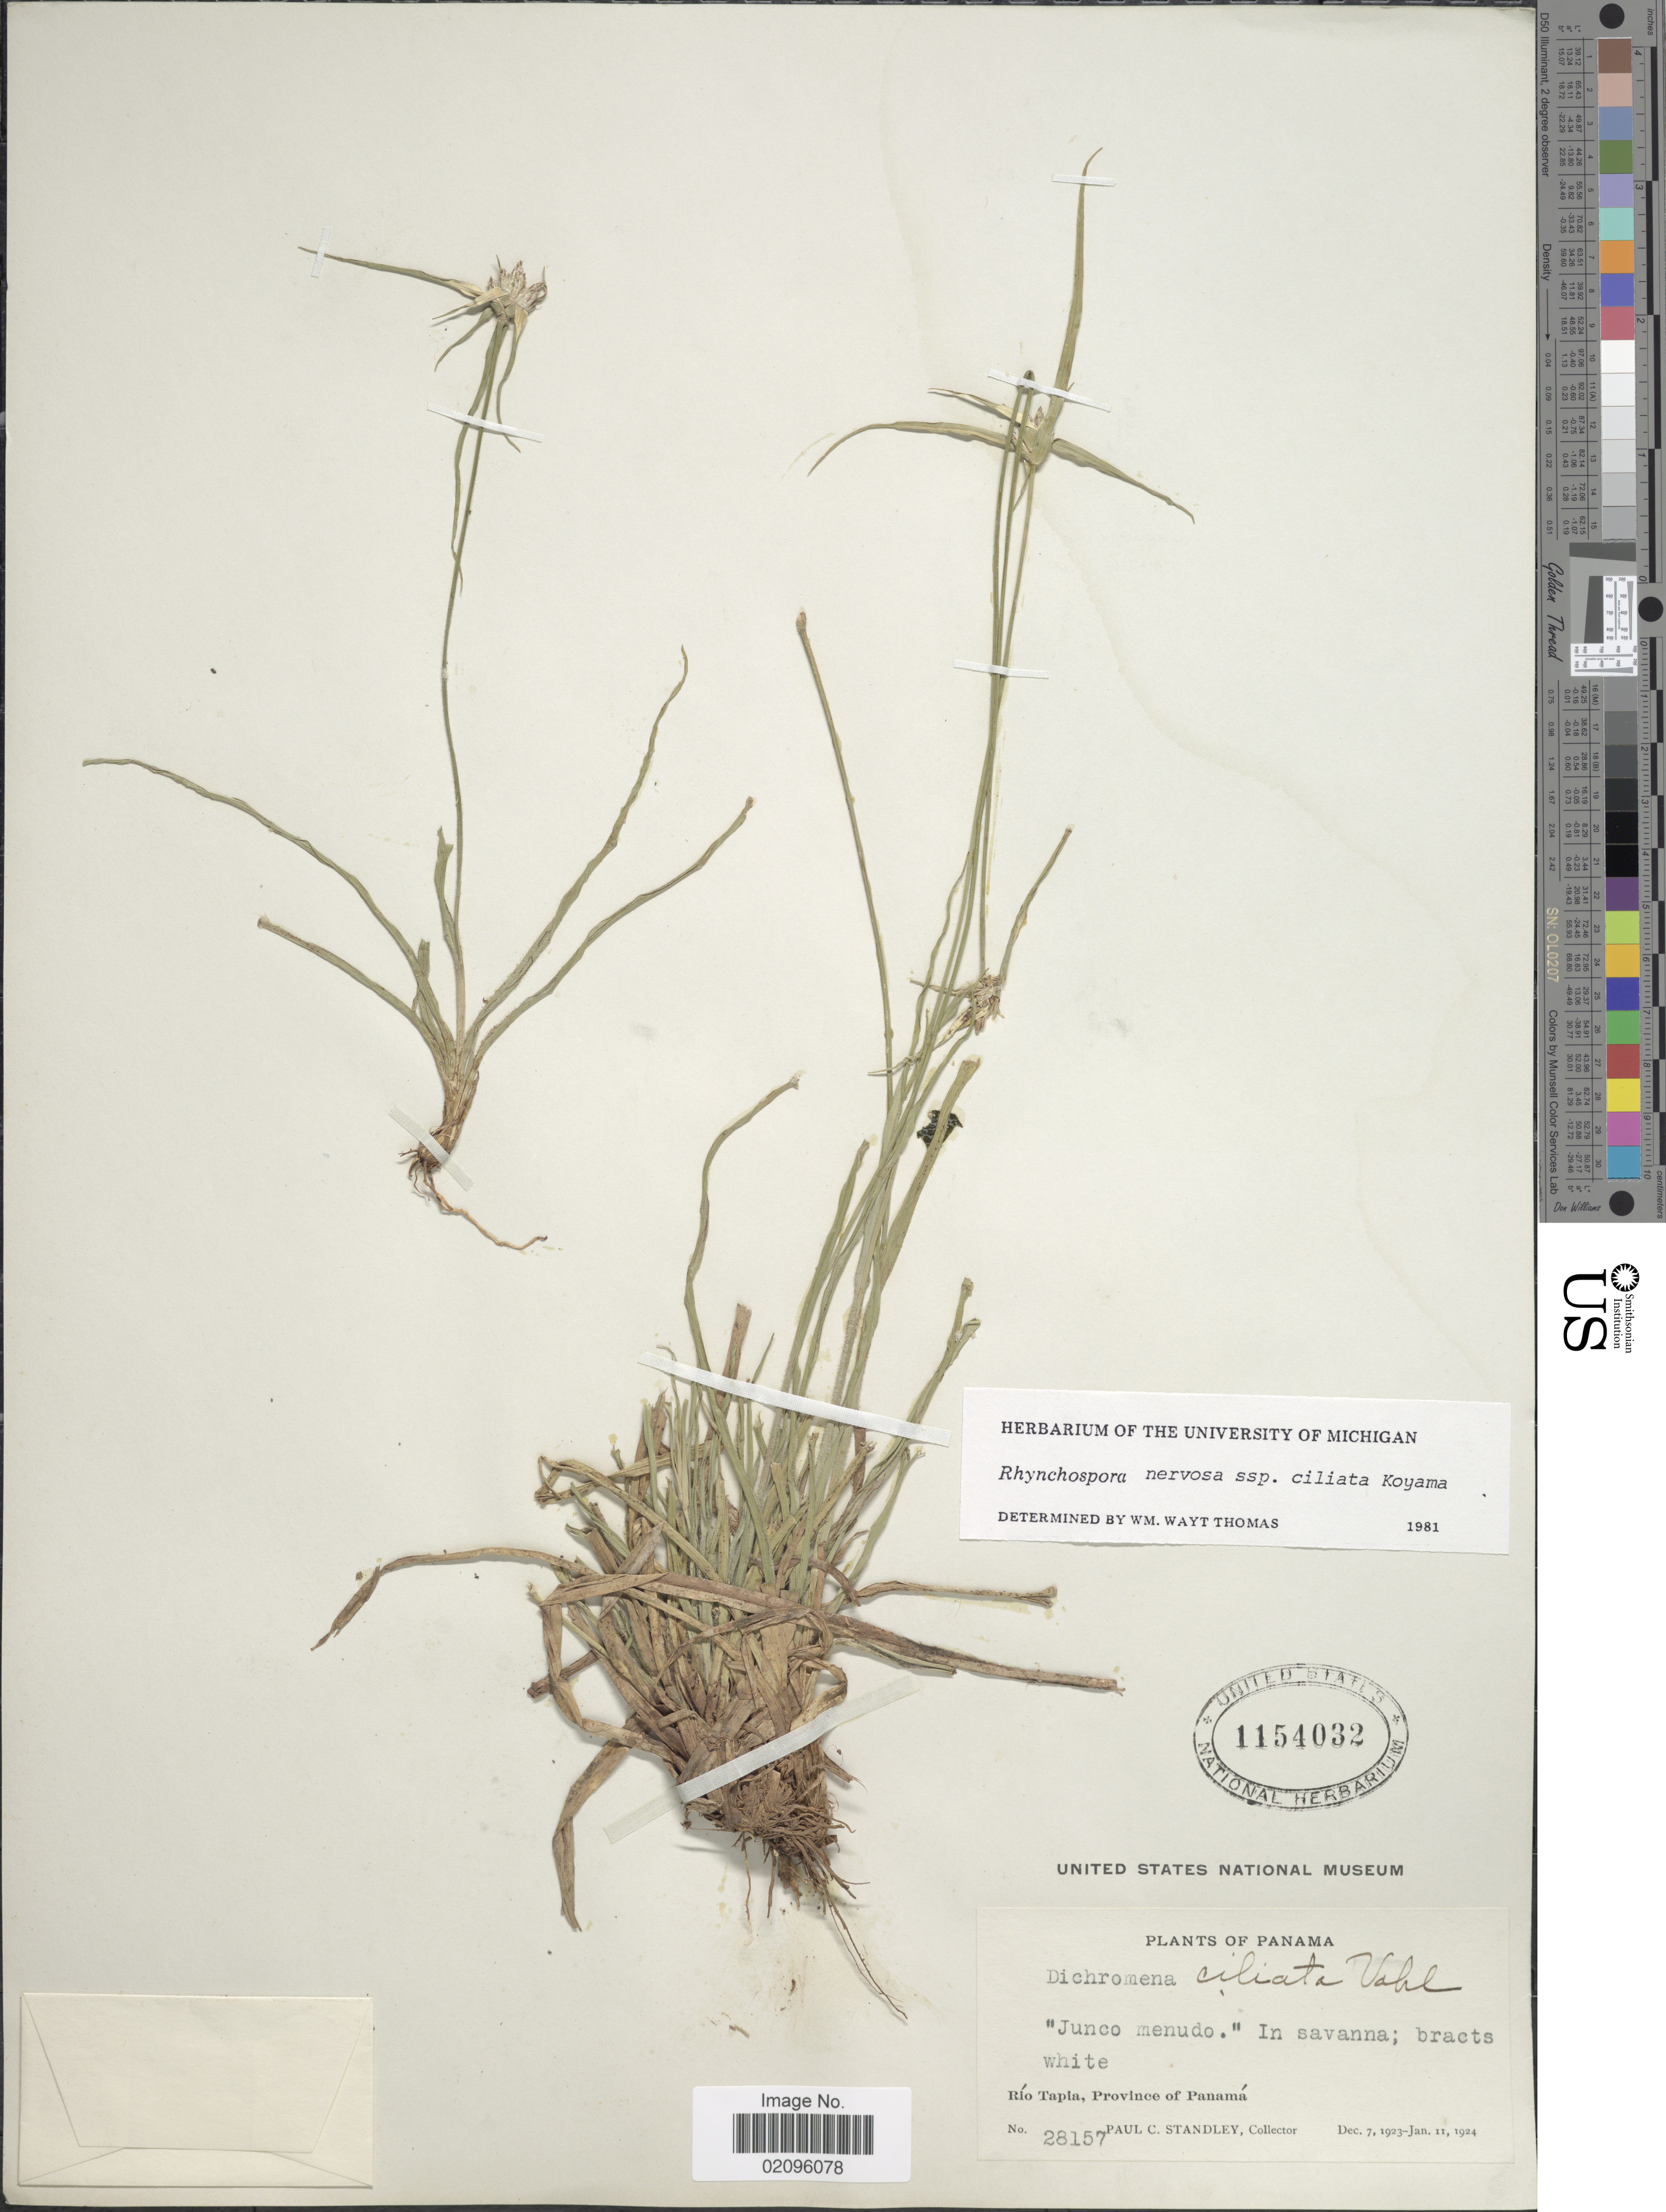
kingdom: Plantae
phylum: Tracheophyta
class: Liliopsida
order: Poales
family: Cyperaceae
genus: Rhynchospora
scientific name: Rhynchospora nervosa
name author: (Vahl) Boeckeler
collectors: P. C. Standley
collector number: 28157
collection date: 1923-12-07/1924-01-11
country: Panama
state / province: Panamá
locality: Rio Tapia.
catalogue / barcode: US 1154032